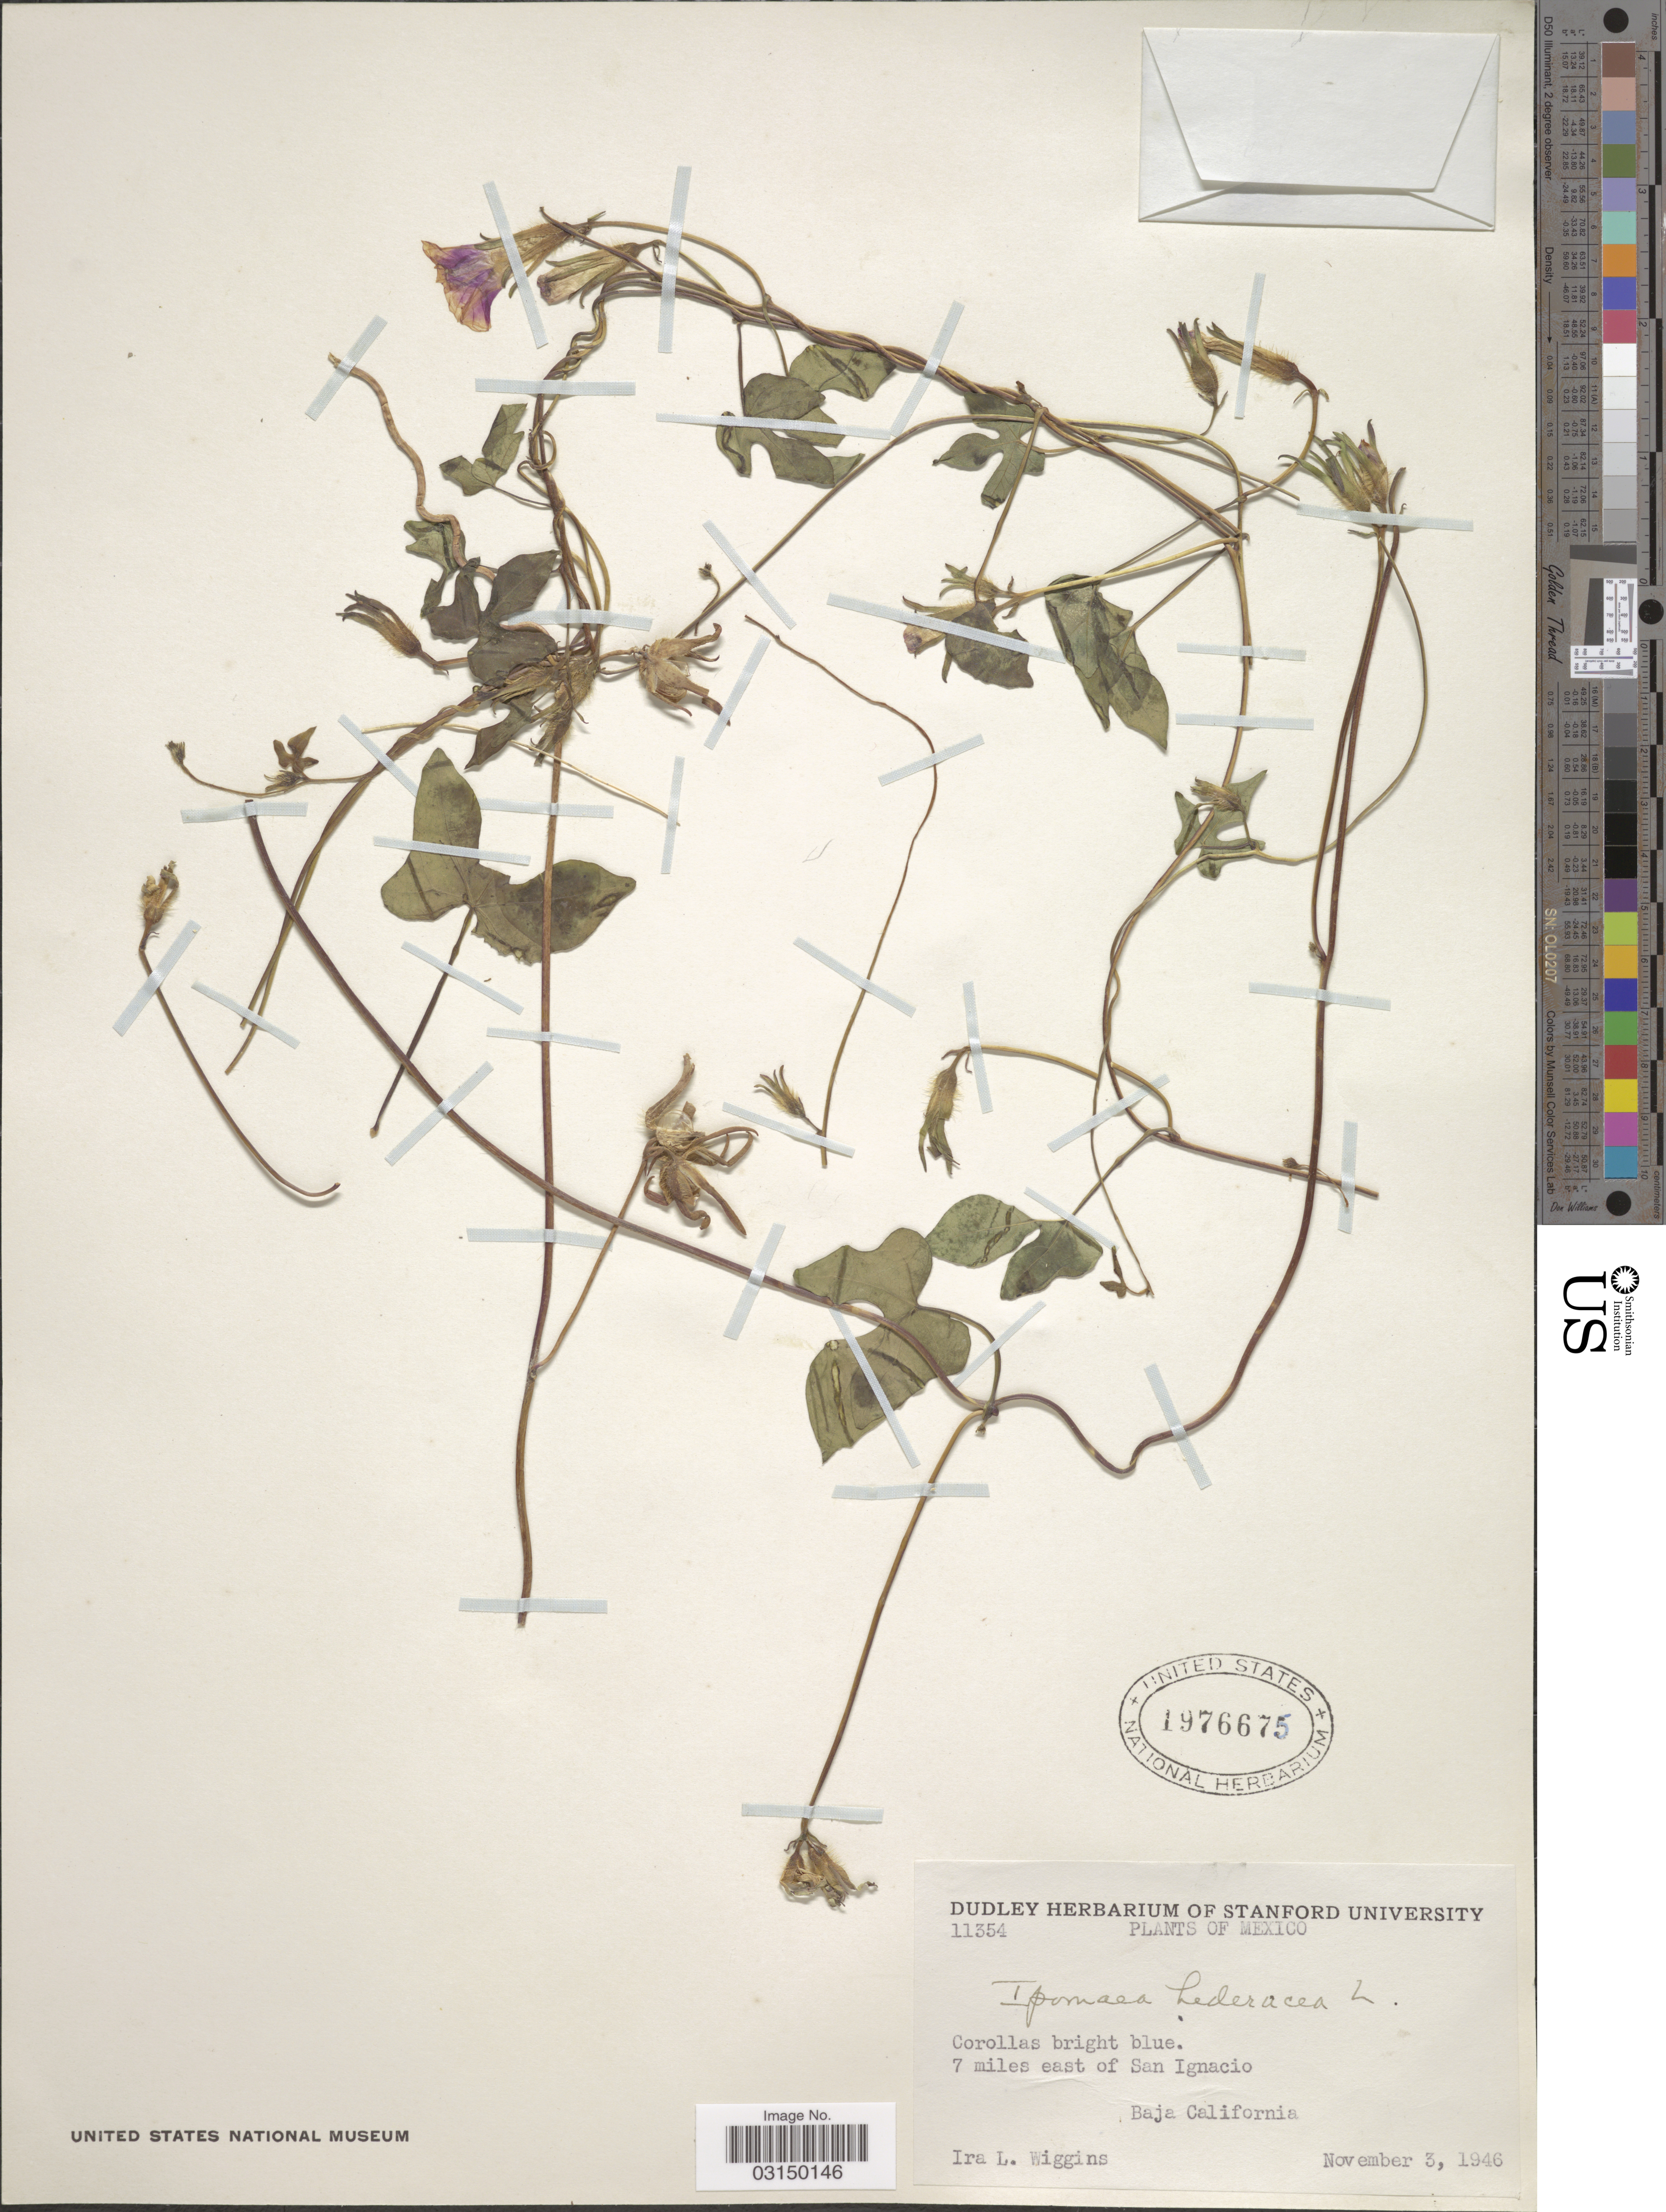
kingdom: Plantae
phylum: Tracheophyta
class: Magnoliopsida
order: Solanales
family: Convolvulaceae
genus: Ipomoea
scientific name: Ipomoea hederacea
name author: Jacq.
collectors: I. L. Wiggins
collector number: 11354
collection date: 1946-11-03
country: Mexico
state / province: Baja California Sur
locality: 7 miles east of San Ignacio.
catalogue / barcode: US 1976675